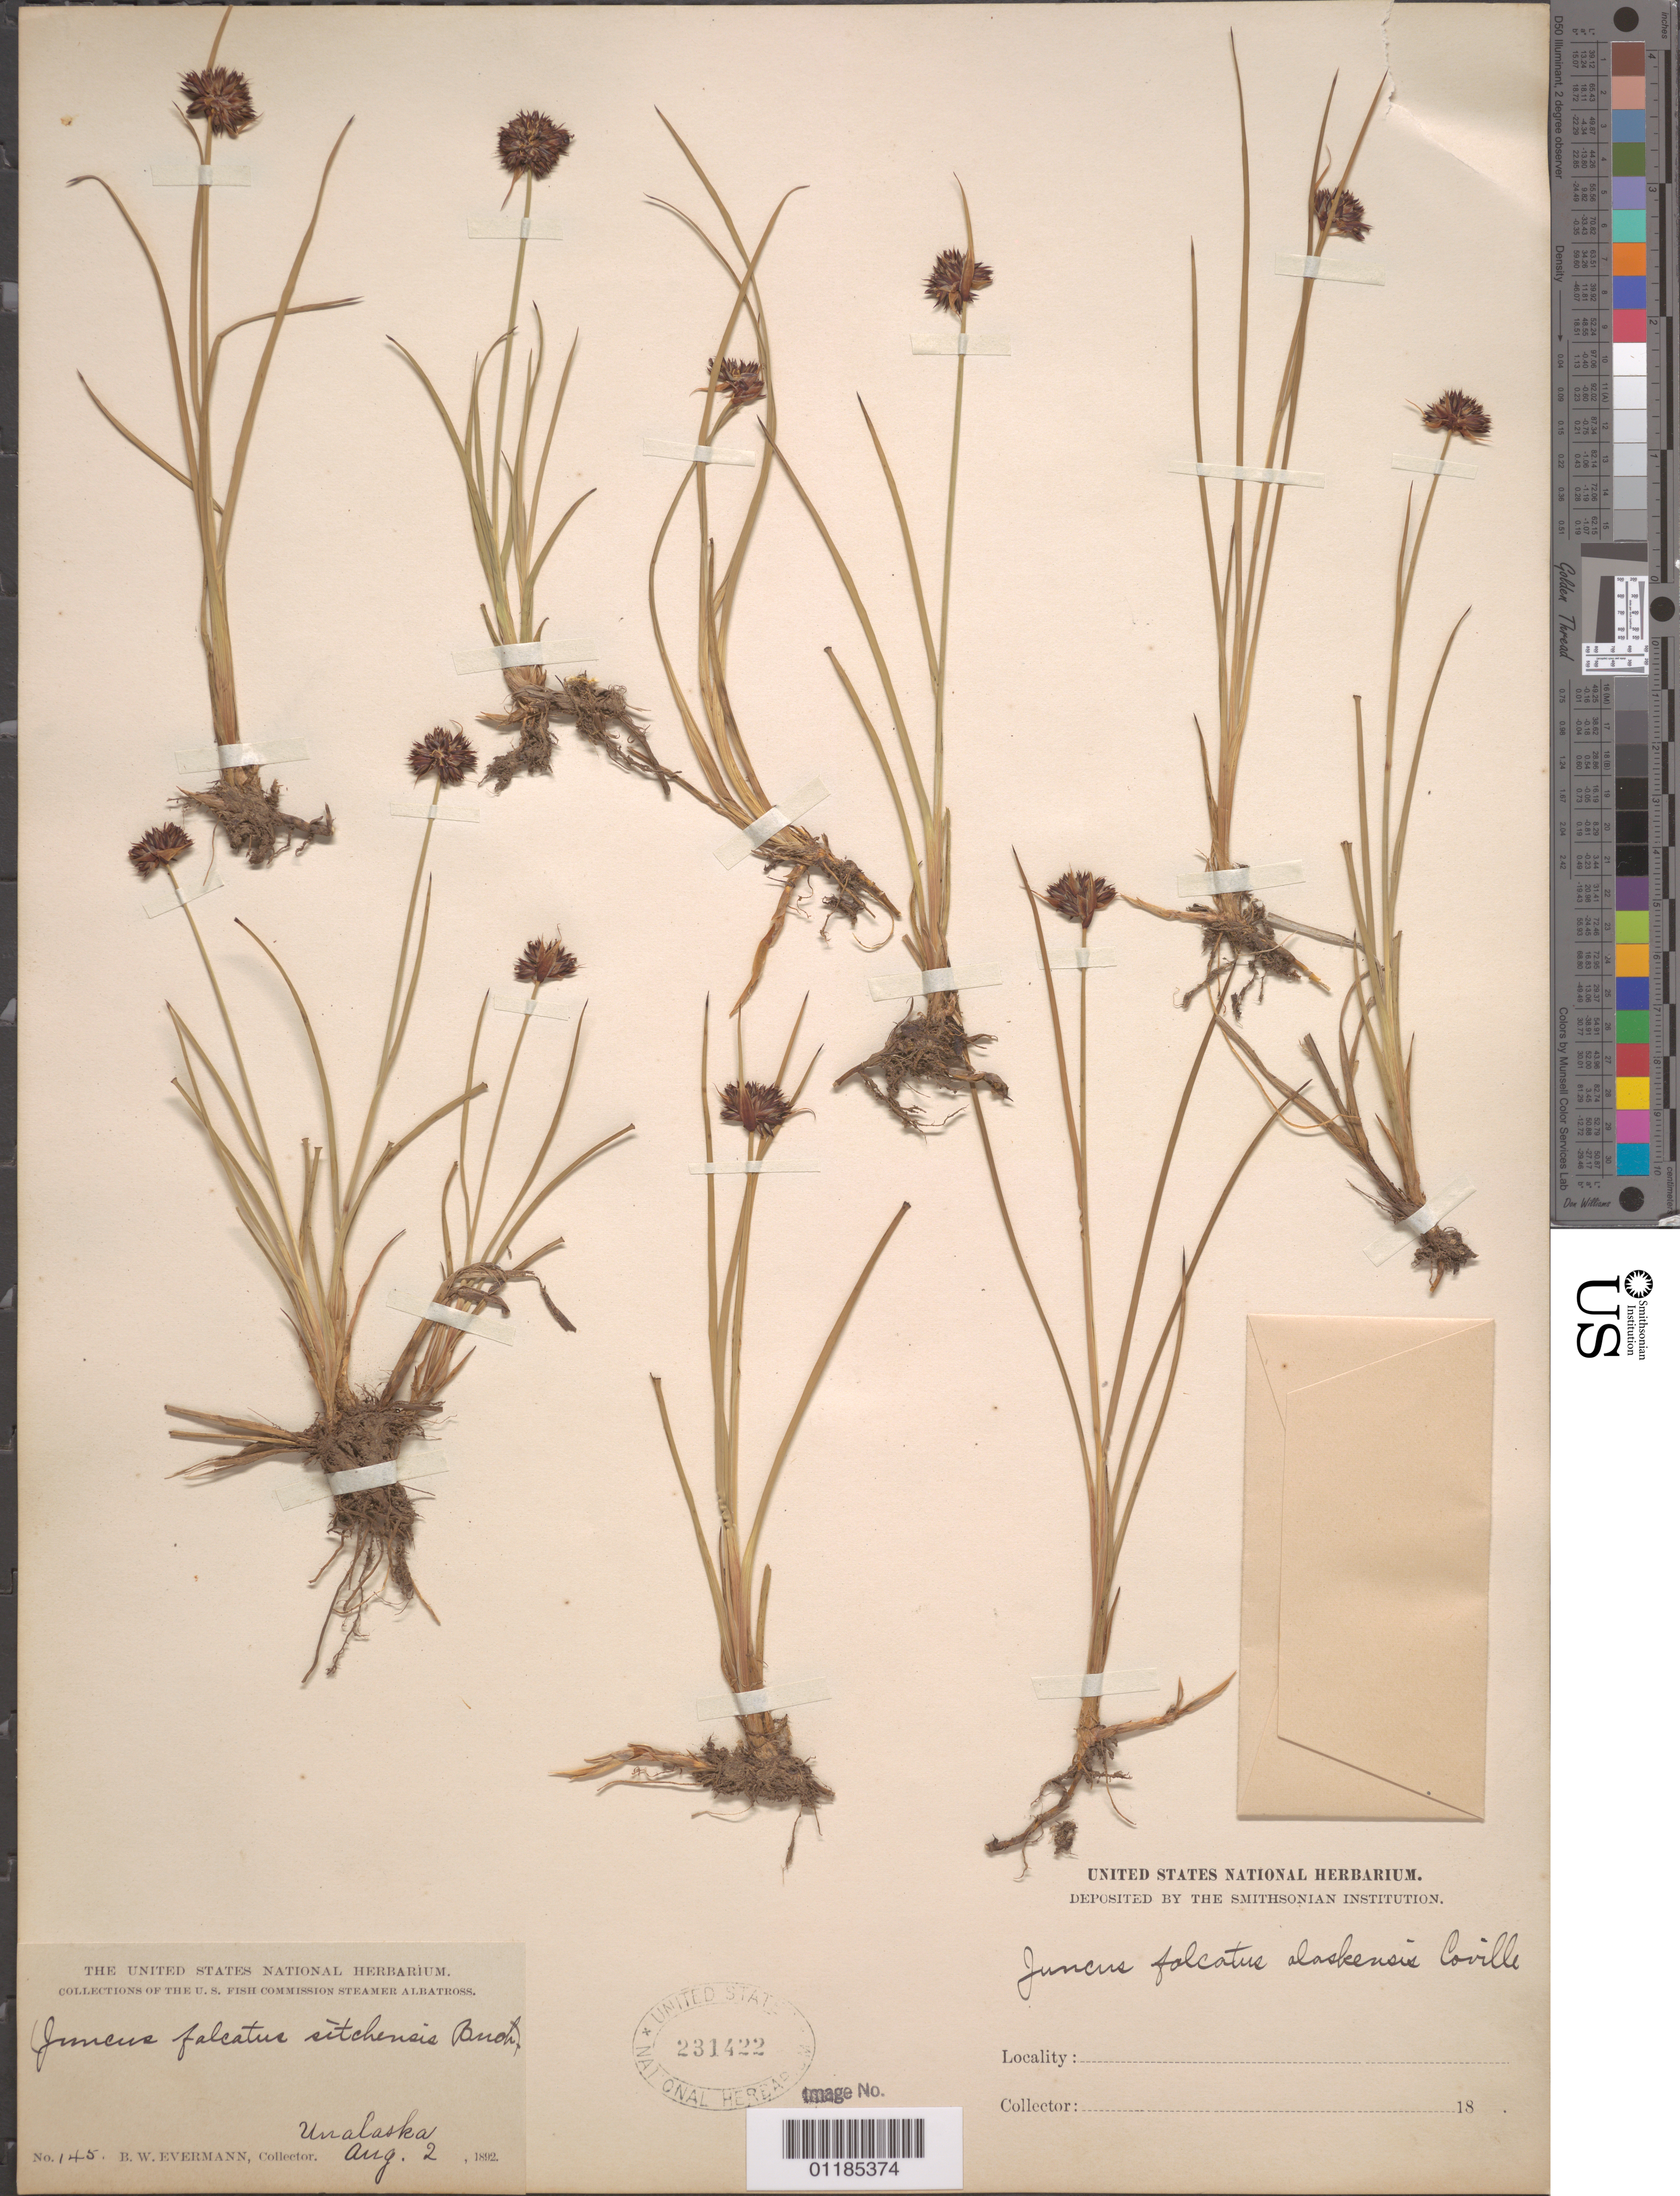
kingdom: Plantae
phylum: Tracheophyta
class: Liliopsida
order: Poales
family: Juncaceae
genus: Juncus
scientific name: Juncus falcatus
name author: E. Mey.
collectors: B. W. Evermann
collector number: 145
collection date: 1892-08-02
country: United States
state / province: Alaska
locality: Unalaska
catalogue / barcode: US 21422